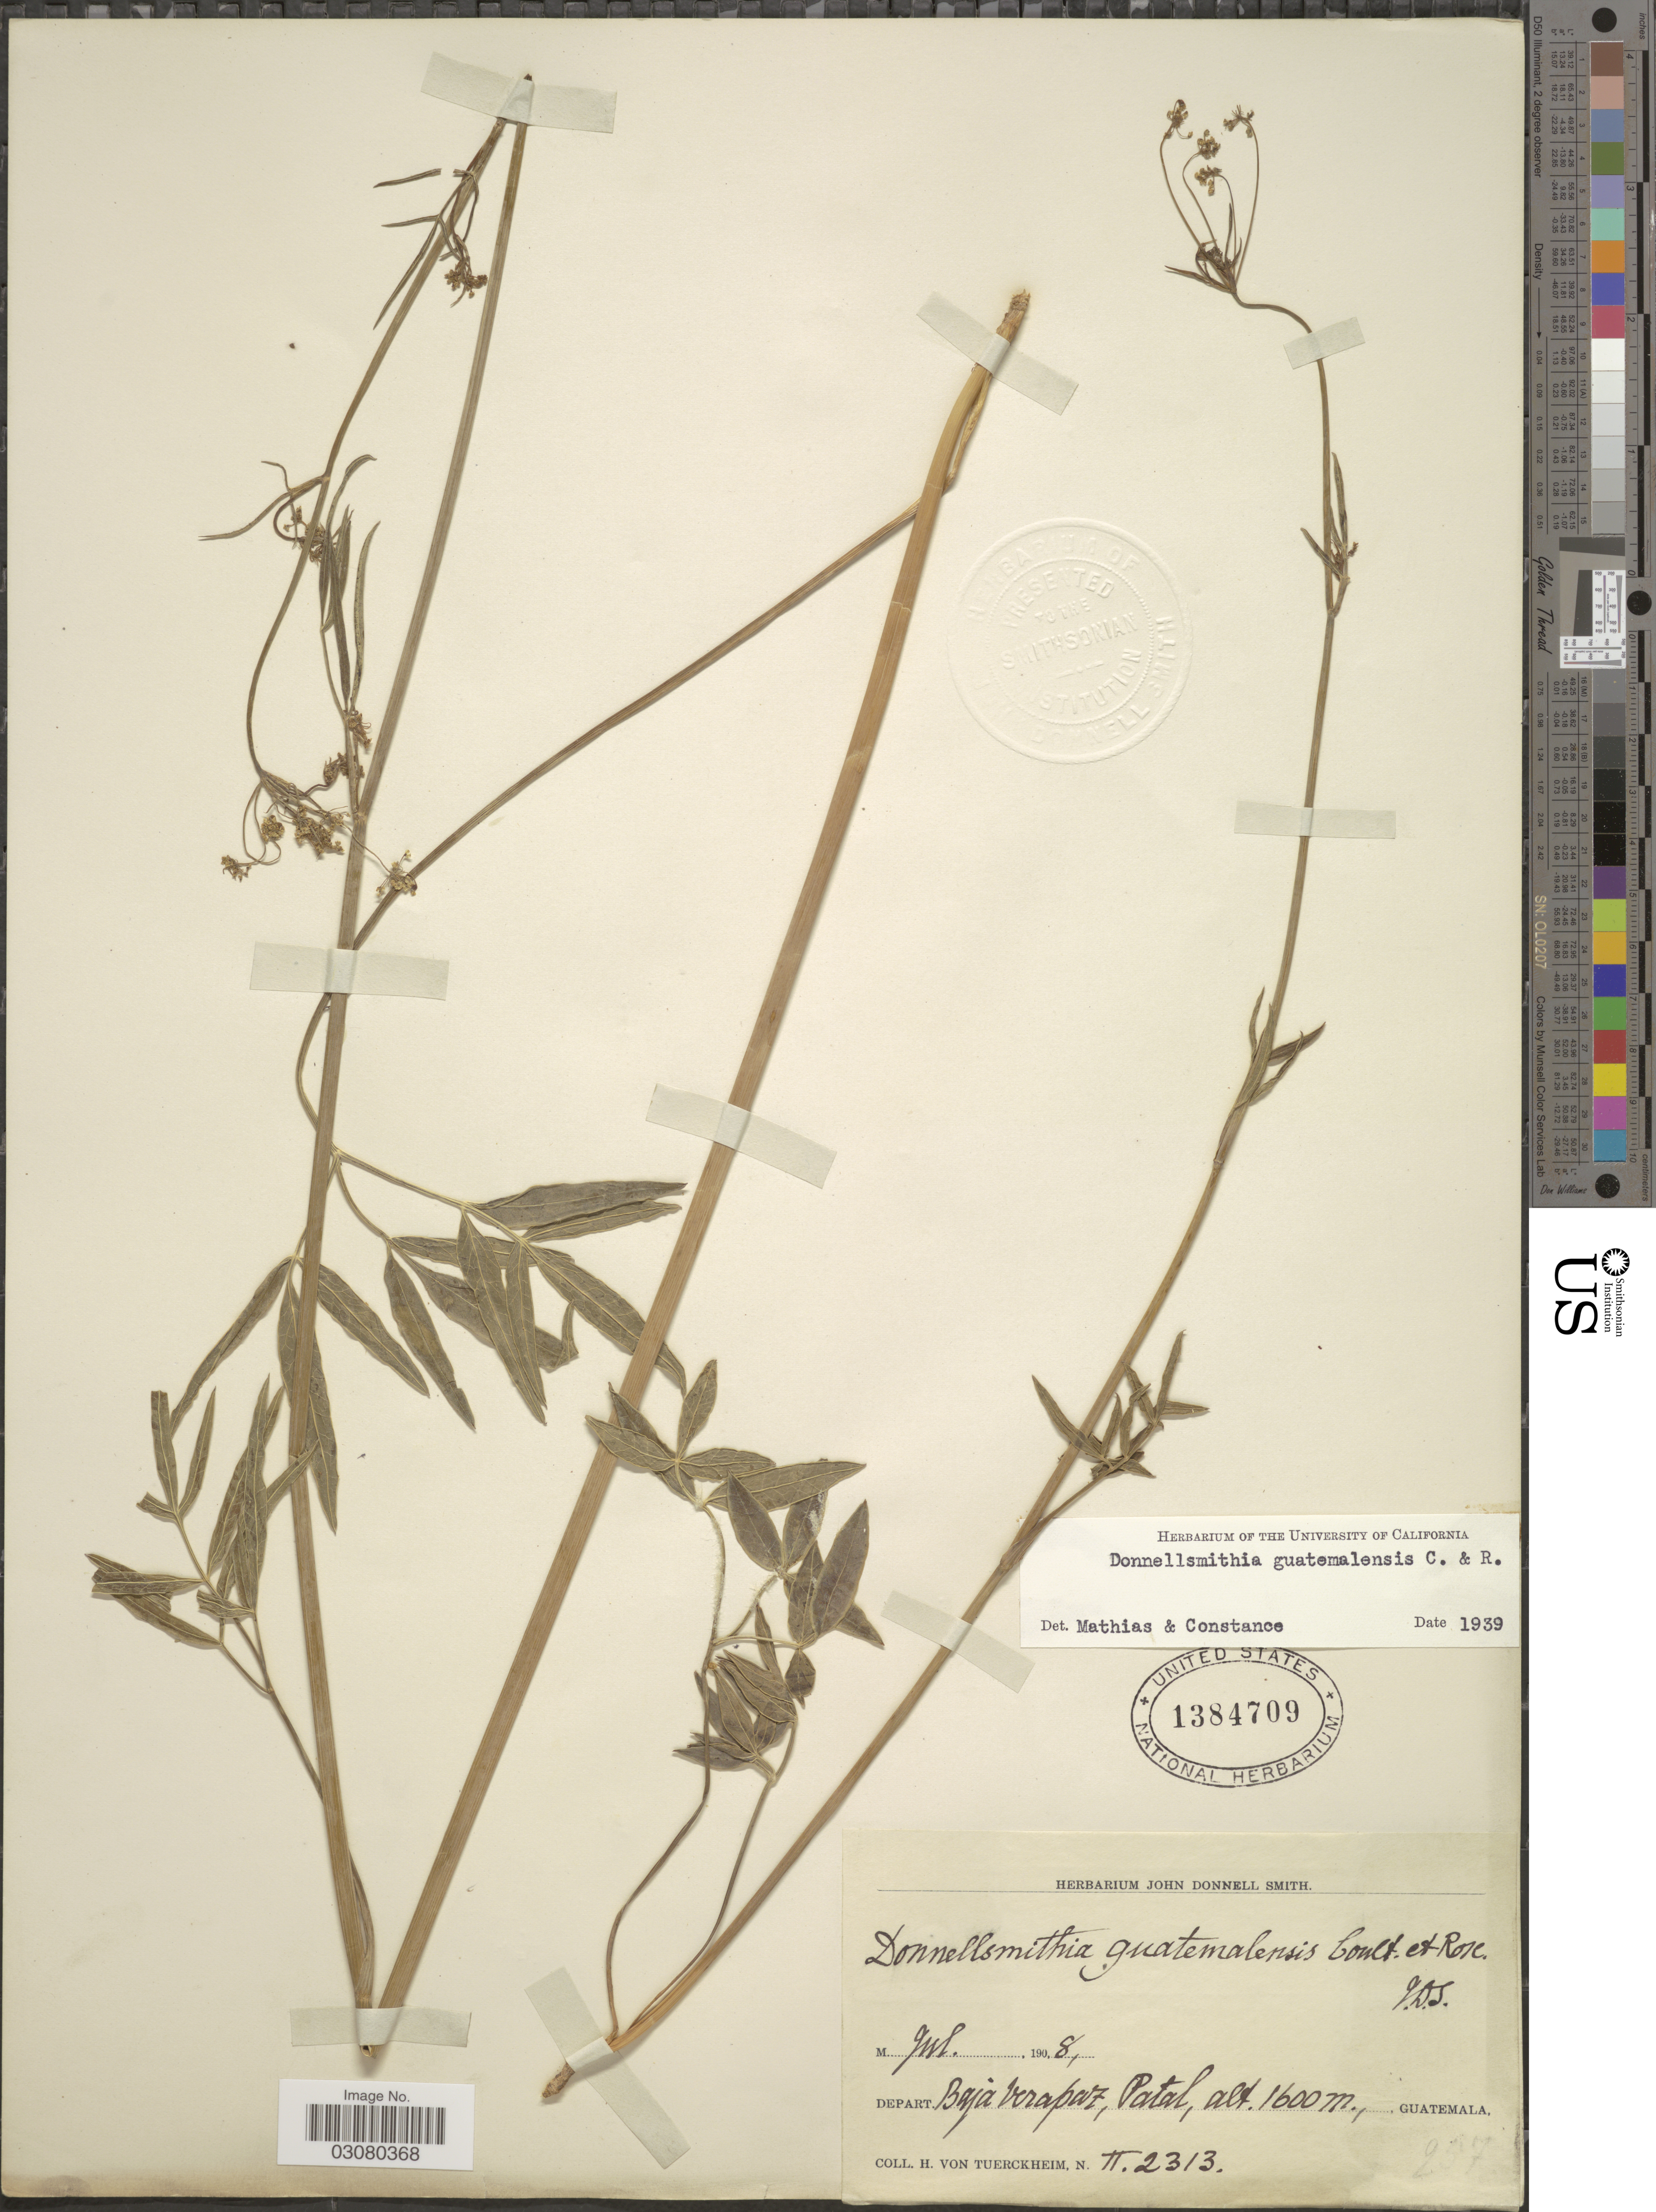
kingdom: Plantae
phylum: Tracheophyta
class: Magnoliopsida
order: Apiales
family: Apiaceae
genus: Donnellsmithia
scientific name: Donnellsmithia guatemalensis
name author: J.M. Coult. & Rose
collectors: H. von Türckheim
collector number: II.2313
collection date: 1908-07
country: Guatemala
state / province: Baja Verapaz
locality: Depart. Baja Verapaz, Patal.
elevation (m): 1600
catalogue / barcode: US 1384709